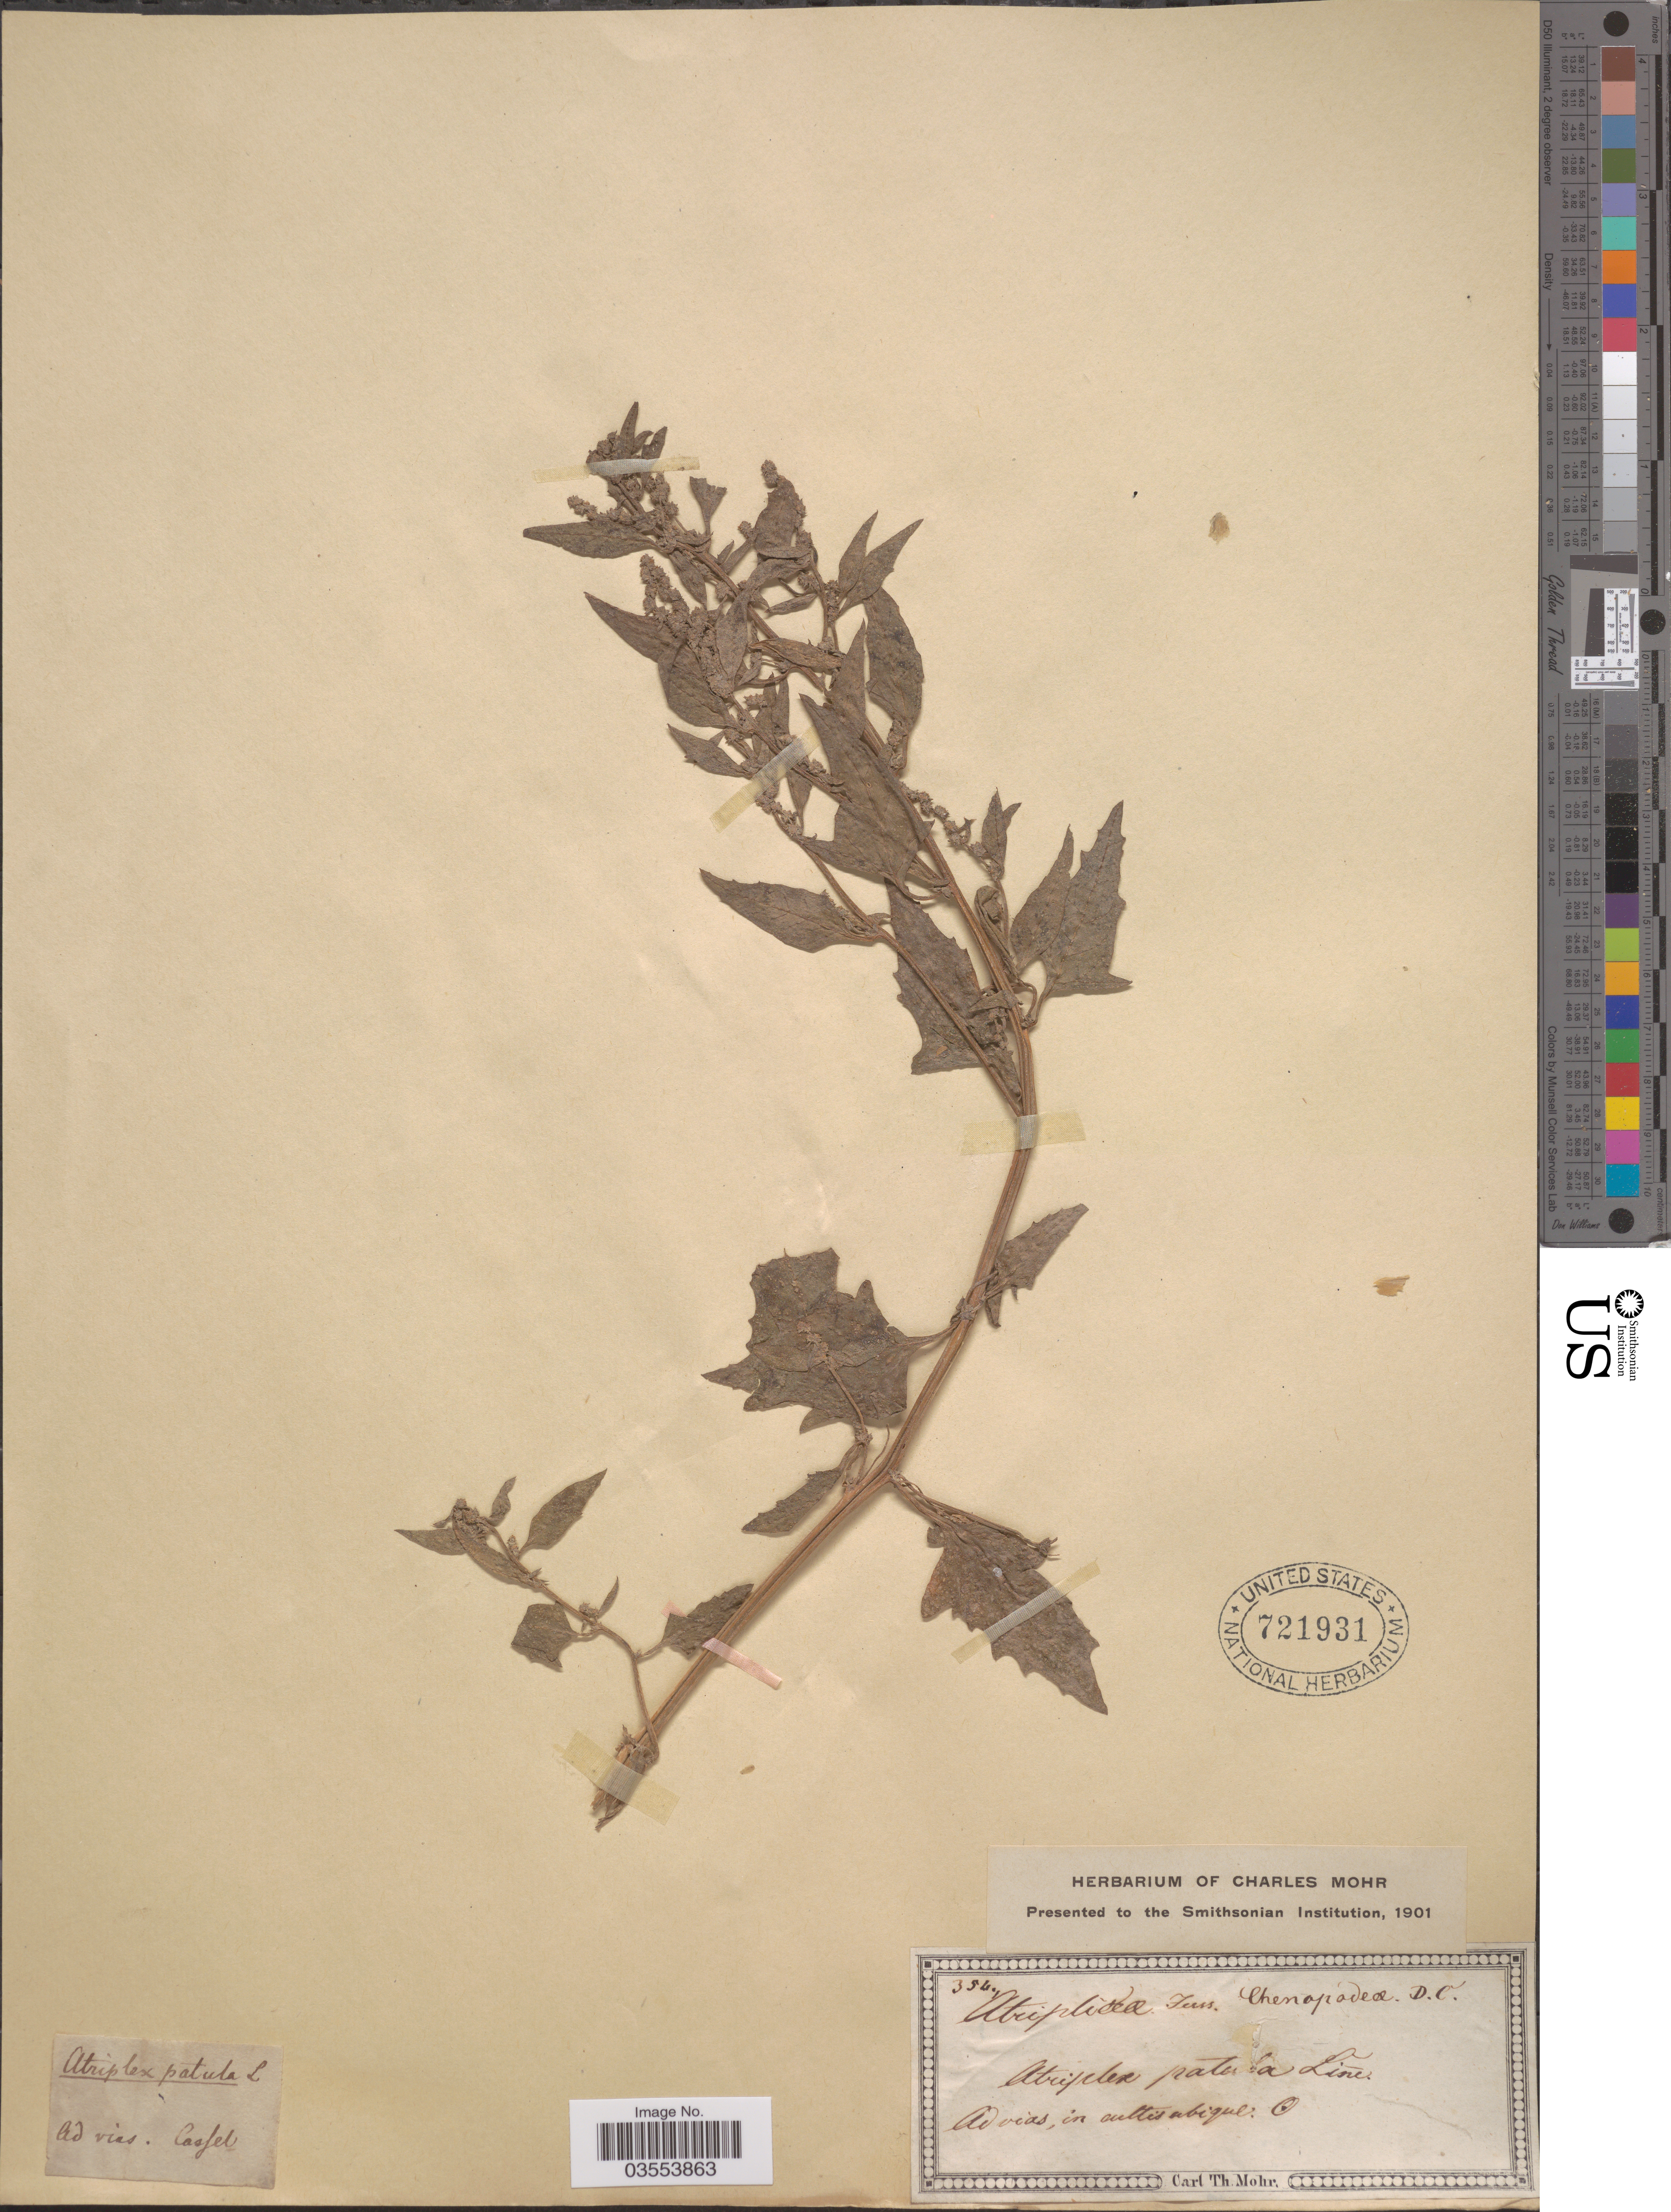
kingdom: Plantae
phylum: Tracheophyta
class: Magnoliopsida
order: Caryophyllales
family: Amaranthaceae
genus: Atriplex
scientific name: Atriplex patula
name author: L.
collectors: Mohr, C. T. (herbarium)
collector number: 354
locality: Ad vias Casfel [interpreted].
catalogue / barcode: US 721931